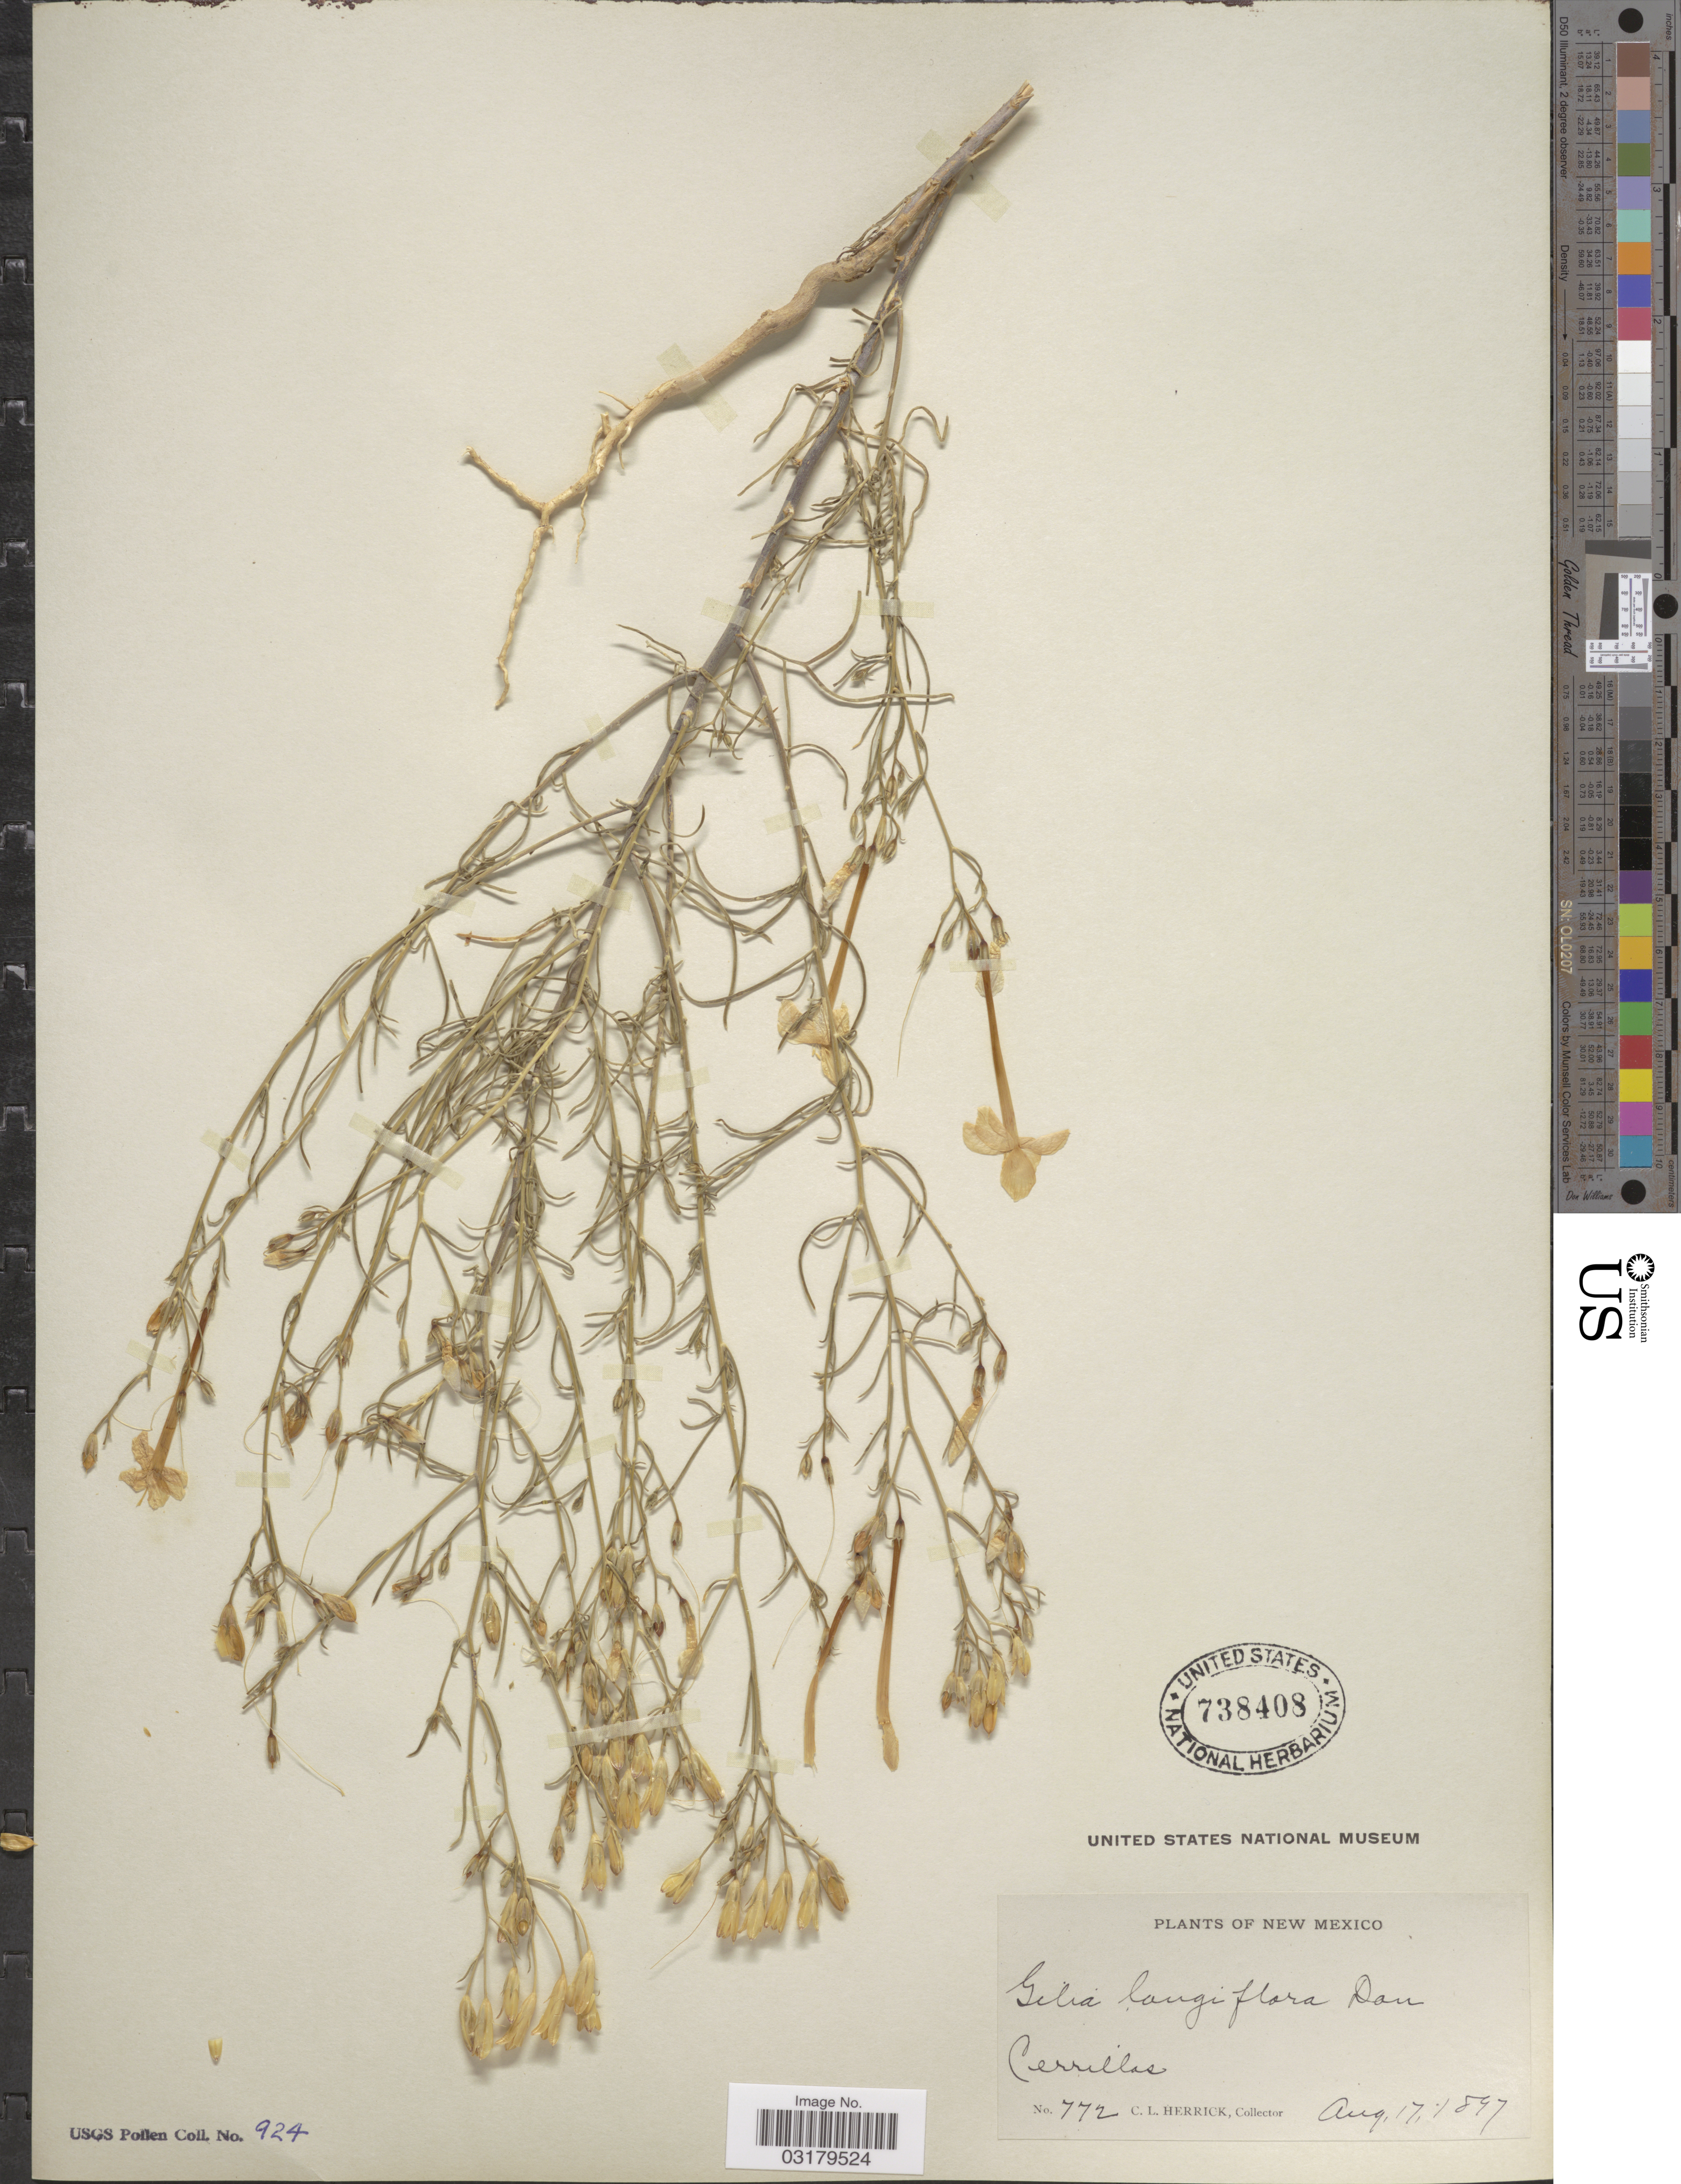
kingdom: Plantae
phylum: Tracheophyta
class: Magnoliopsida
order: Ericales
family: Polemoniaceae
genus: Ipomopsis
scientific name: Ipomopsis longiflora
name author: (Torr.) V.E. Grant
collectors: C. Herrick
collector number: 772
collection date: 1897-08-17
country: United States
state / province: New Mexico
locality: Cerrillas.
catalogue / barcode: US 738408